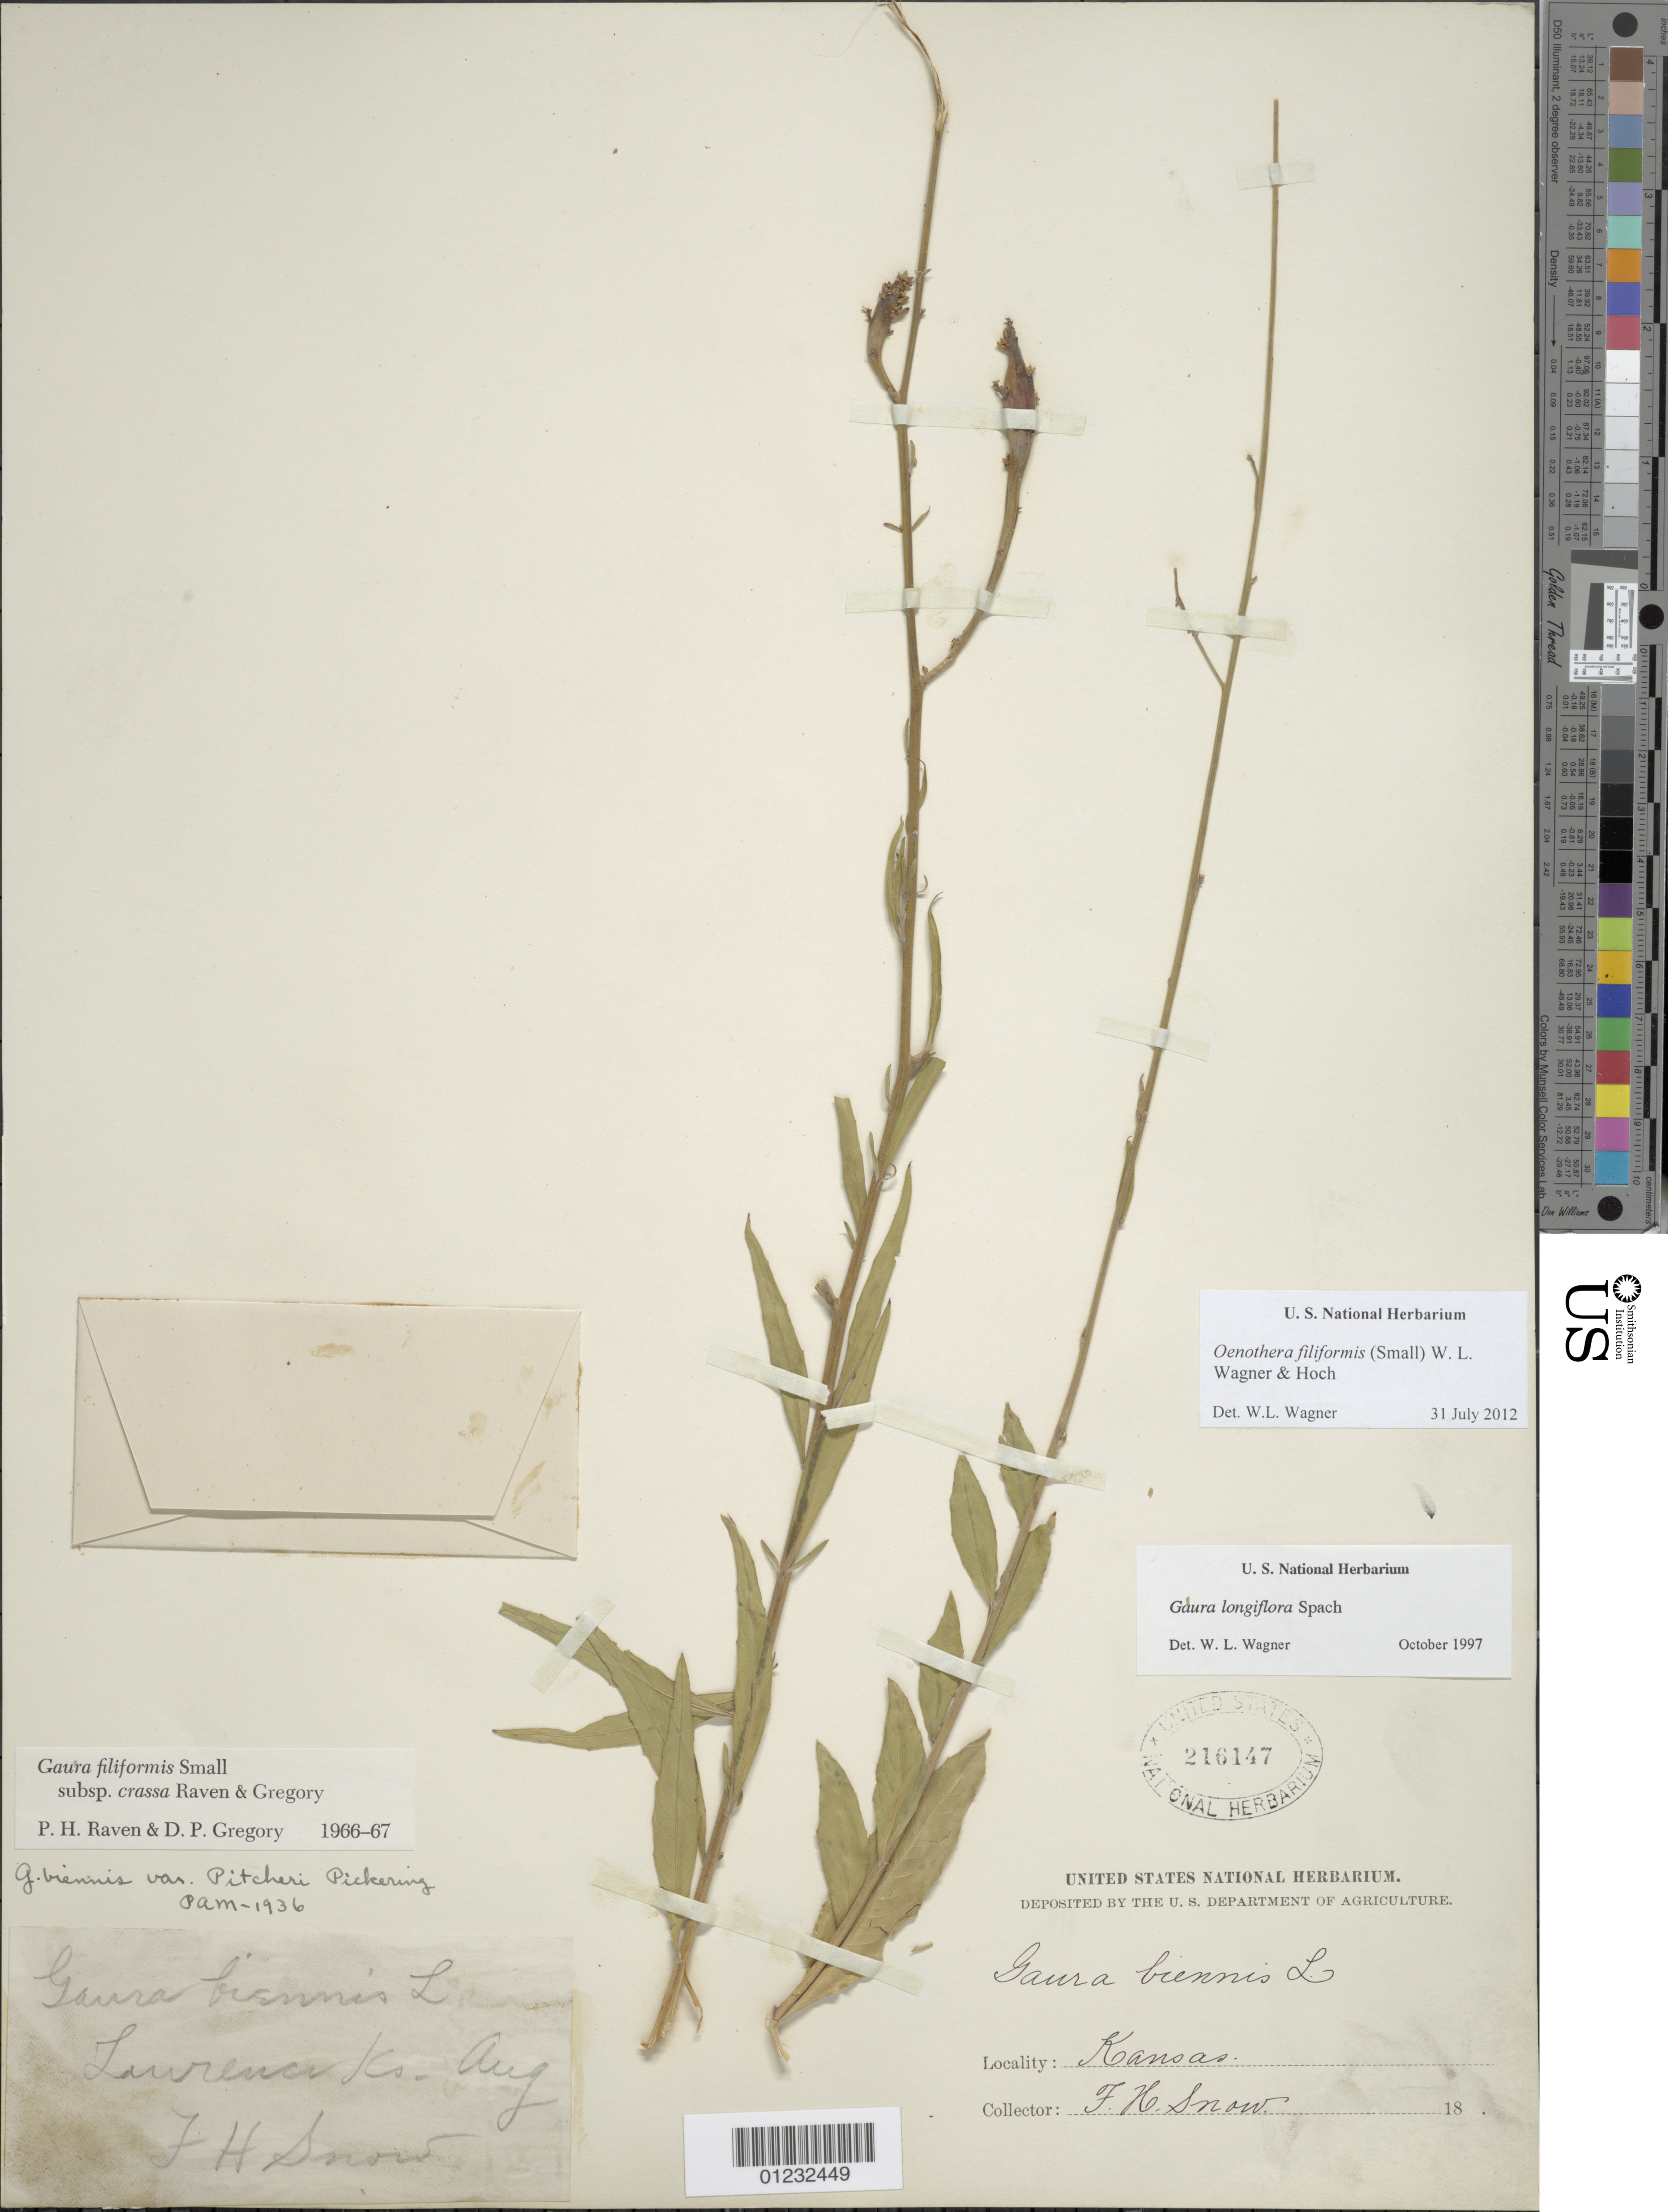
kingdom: Plantae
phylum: Tracheophyta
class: Magnoliopsida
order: Myrtales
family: Onagraceae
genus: Oenothera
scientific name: Oenothera filiformis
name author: (Small) W.L. Wagner & Hoch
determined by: Wagner, W. L., (BOT), Smithsonian Institution - National Museum of Natural History (UNITED STATES)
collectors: F. H. Snow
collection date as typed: Aug 18--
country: United States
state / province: Kansas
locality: Lawrence.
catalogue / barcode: US 216147